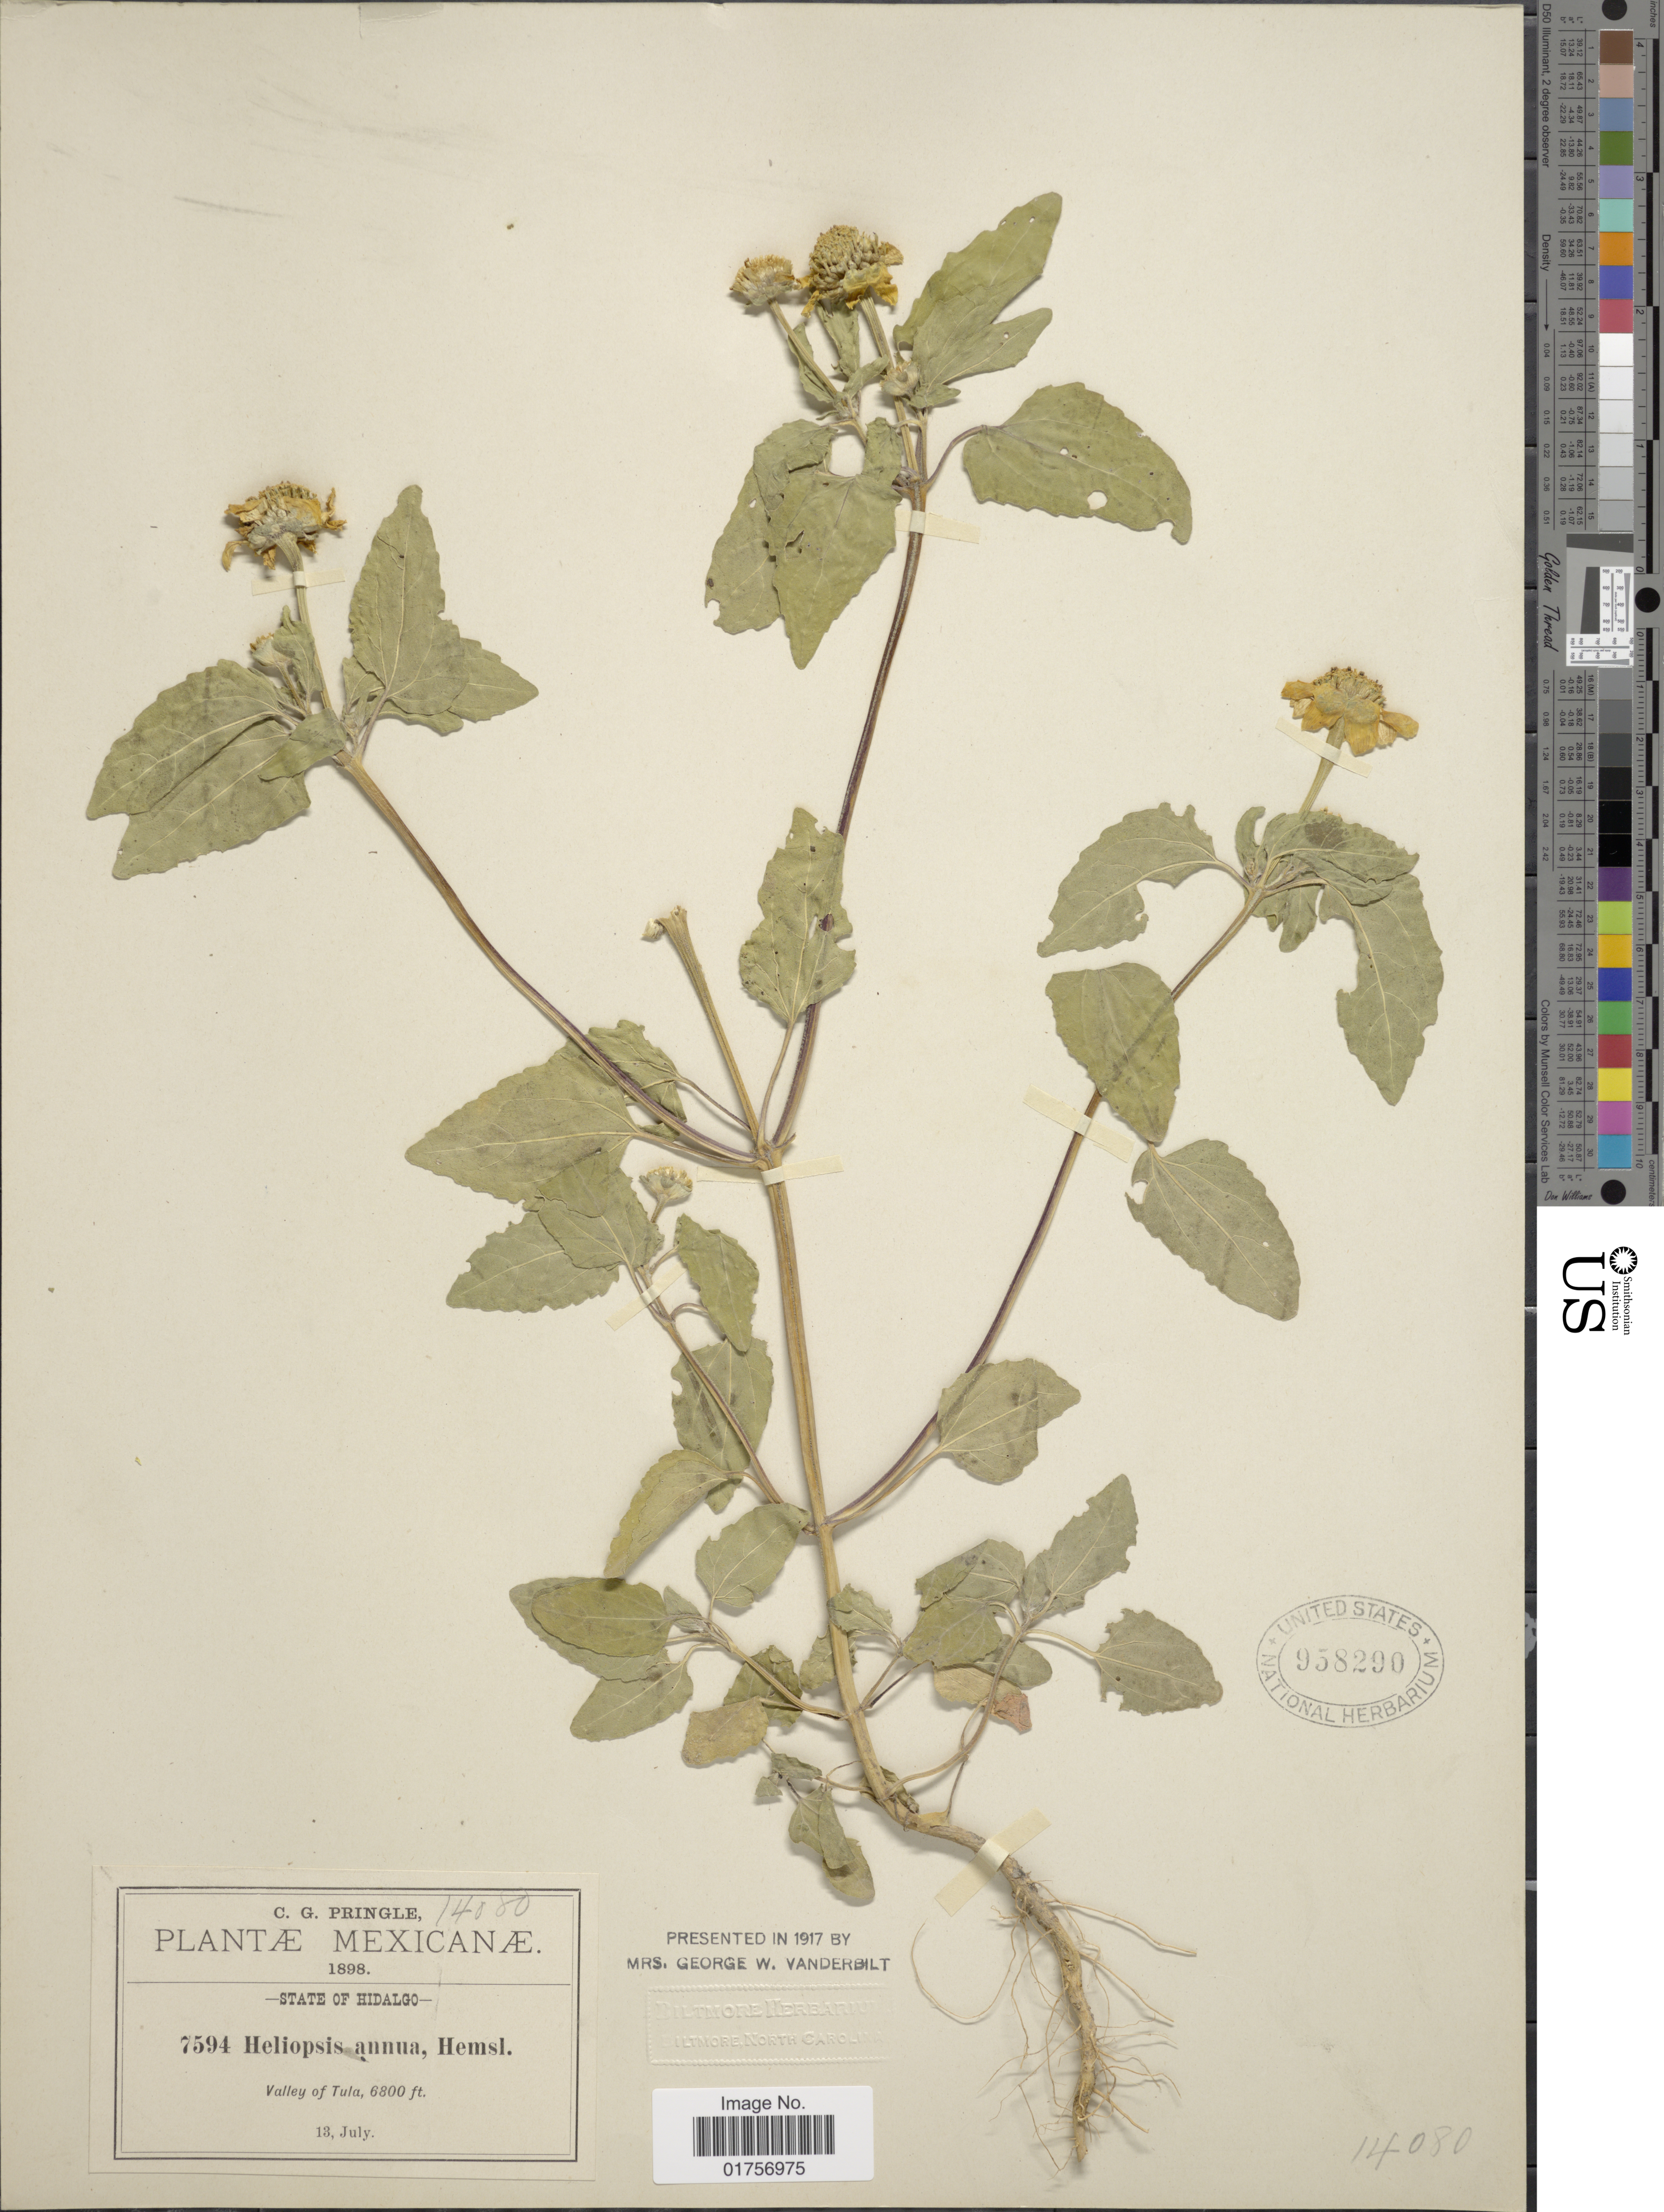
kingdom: Plantae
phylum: Tracheophyta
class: Magnoliopsida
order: Asterales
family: Asteraceae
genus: Heliopsis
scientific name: Heliopsis annua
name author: Hemsl.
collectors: C. G. Pringle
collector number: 7594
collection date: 1898-07-13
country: Mexico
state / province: Hidalgo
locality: Valley of Tula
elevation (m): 2073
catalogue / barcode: US 958290